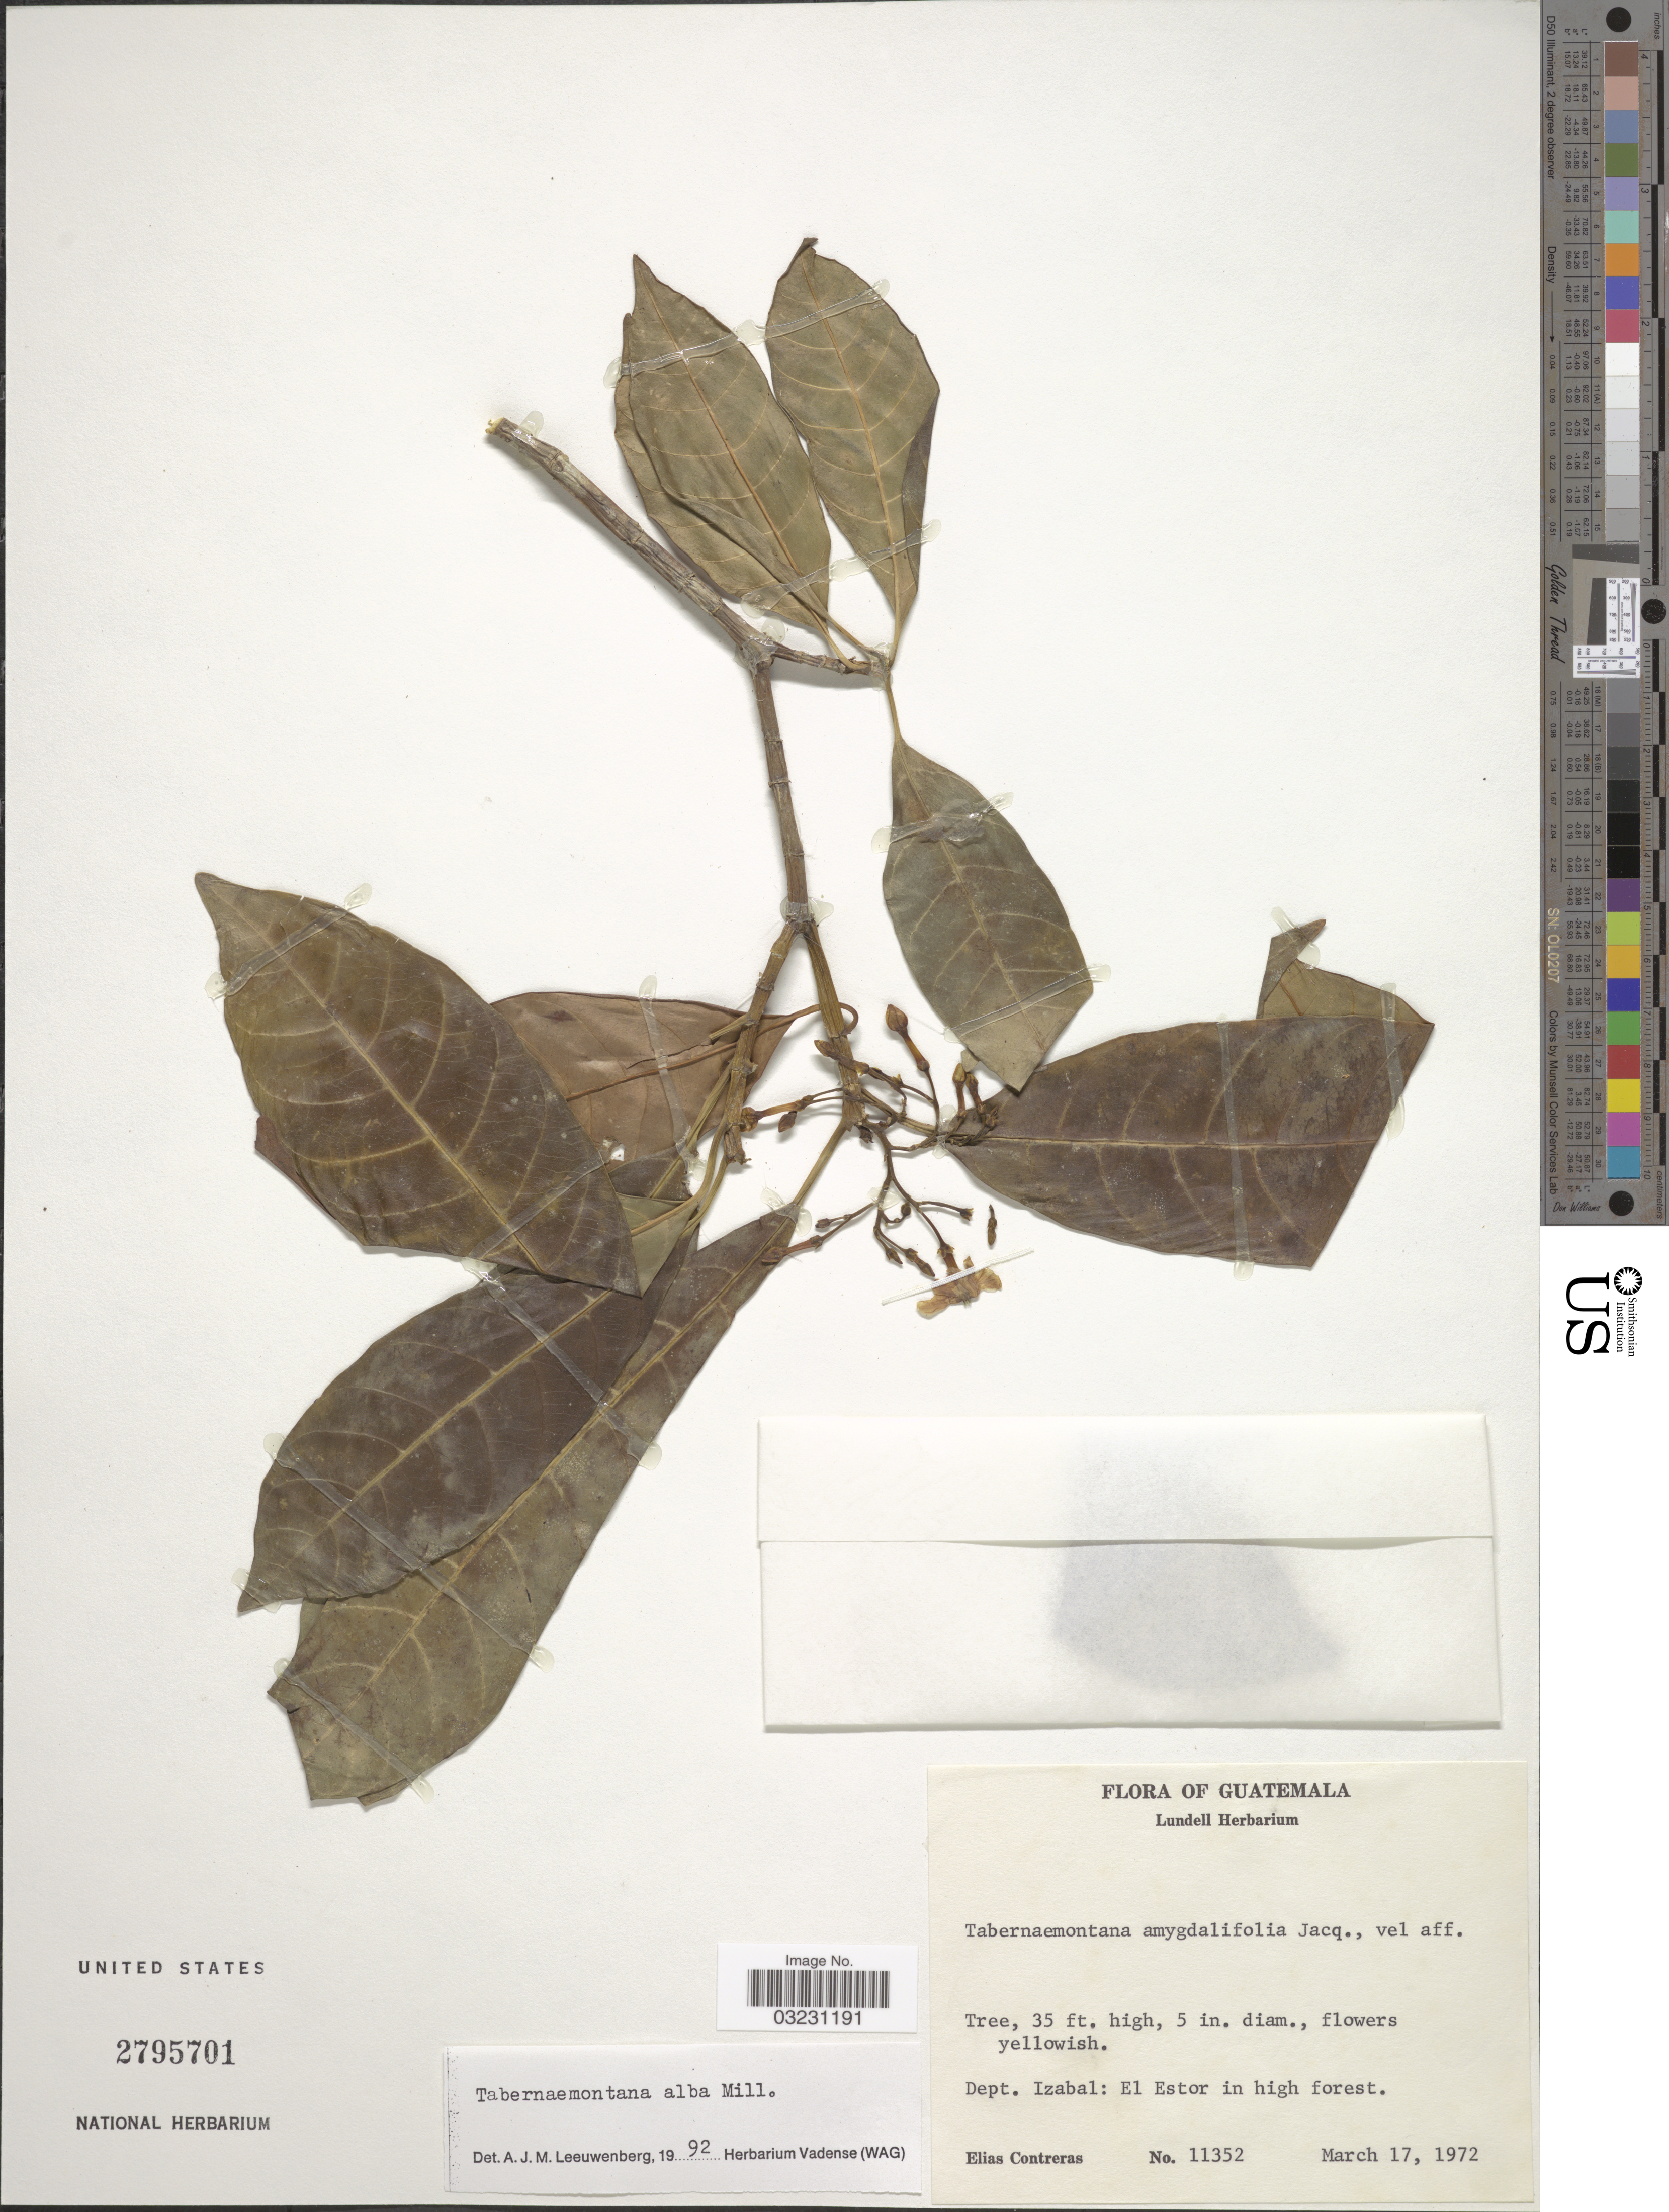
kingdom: Plantae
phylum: Tracheophyta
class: Magnoliopsida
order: Gentianales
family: Apocynaceae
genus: Tabernaemontana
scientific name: Tabernaemontana alba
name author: Mill.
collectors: E. Contreras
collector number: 11352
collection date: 1972-03-17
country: Guatemala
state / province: Izabal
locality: Dept. Izabal: El Estor.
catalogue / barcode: US 2795701